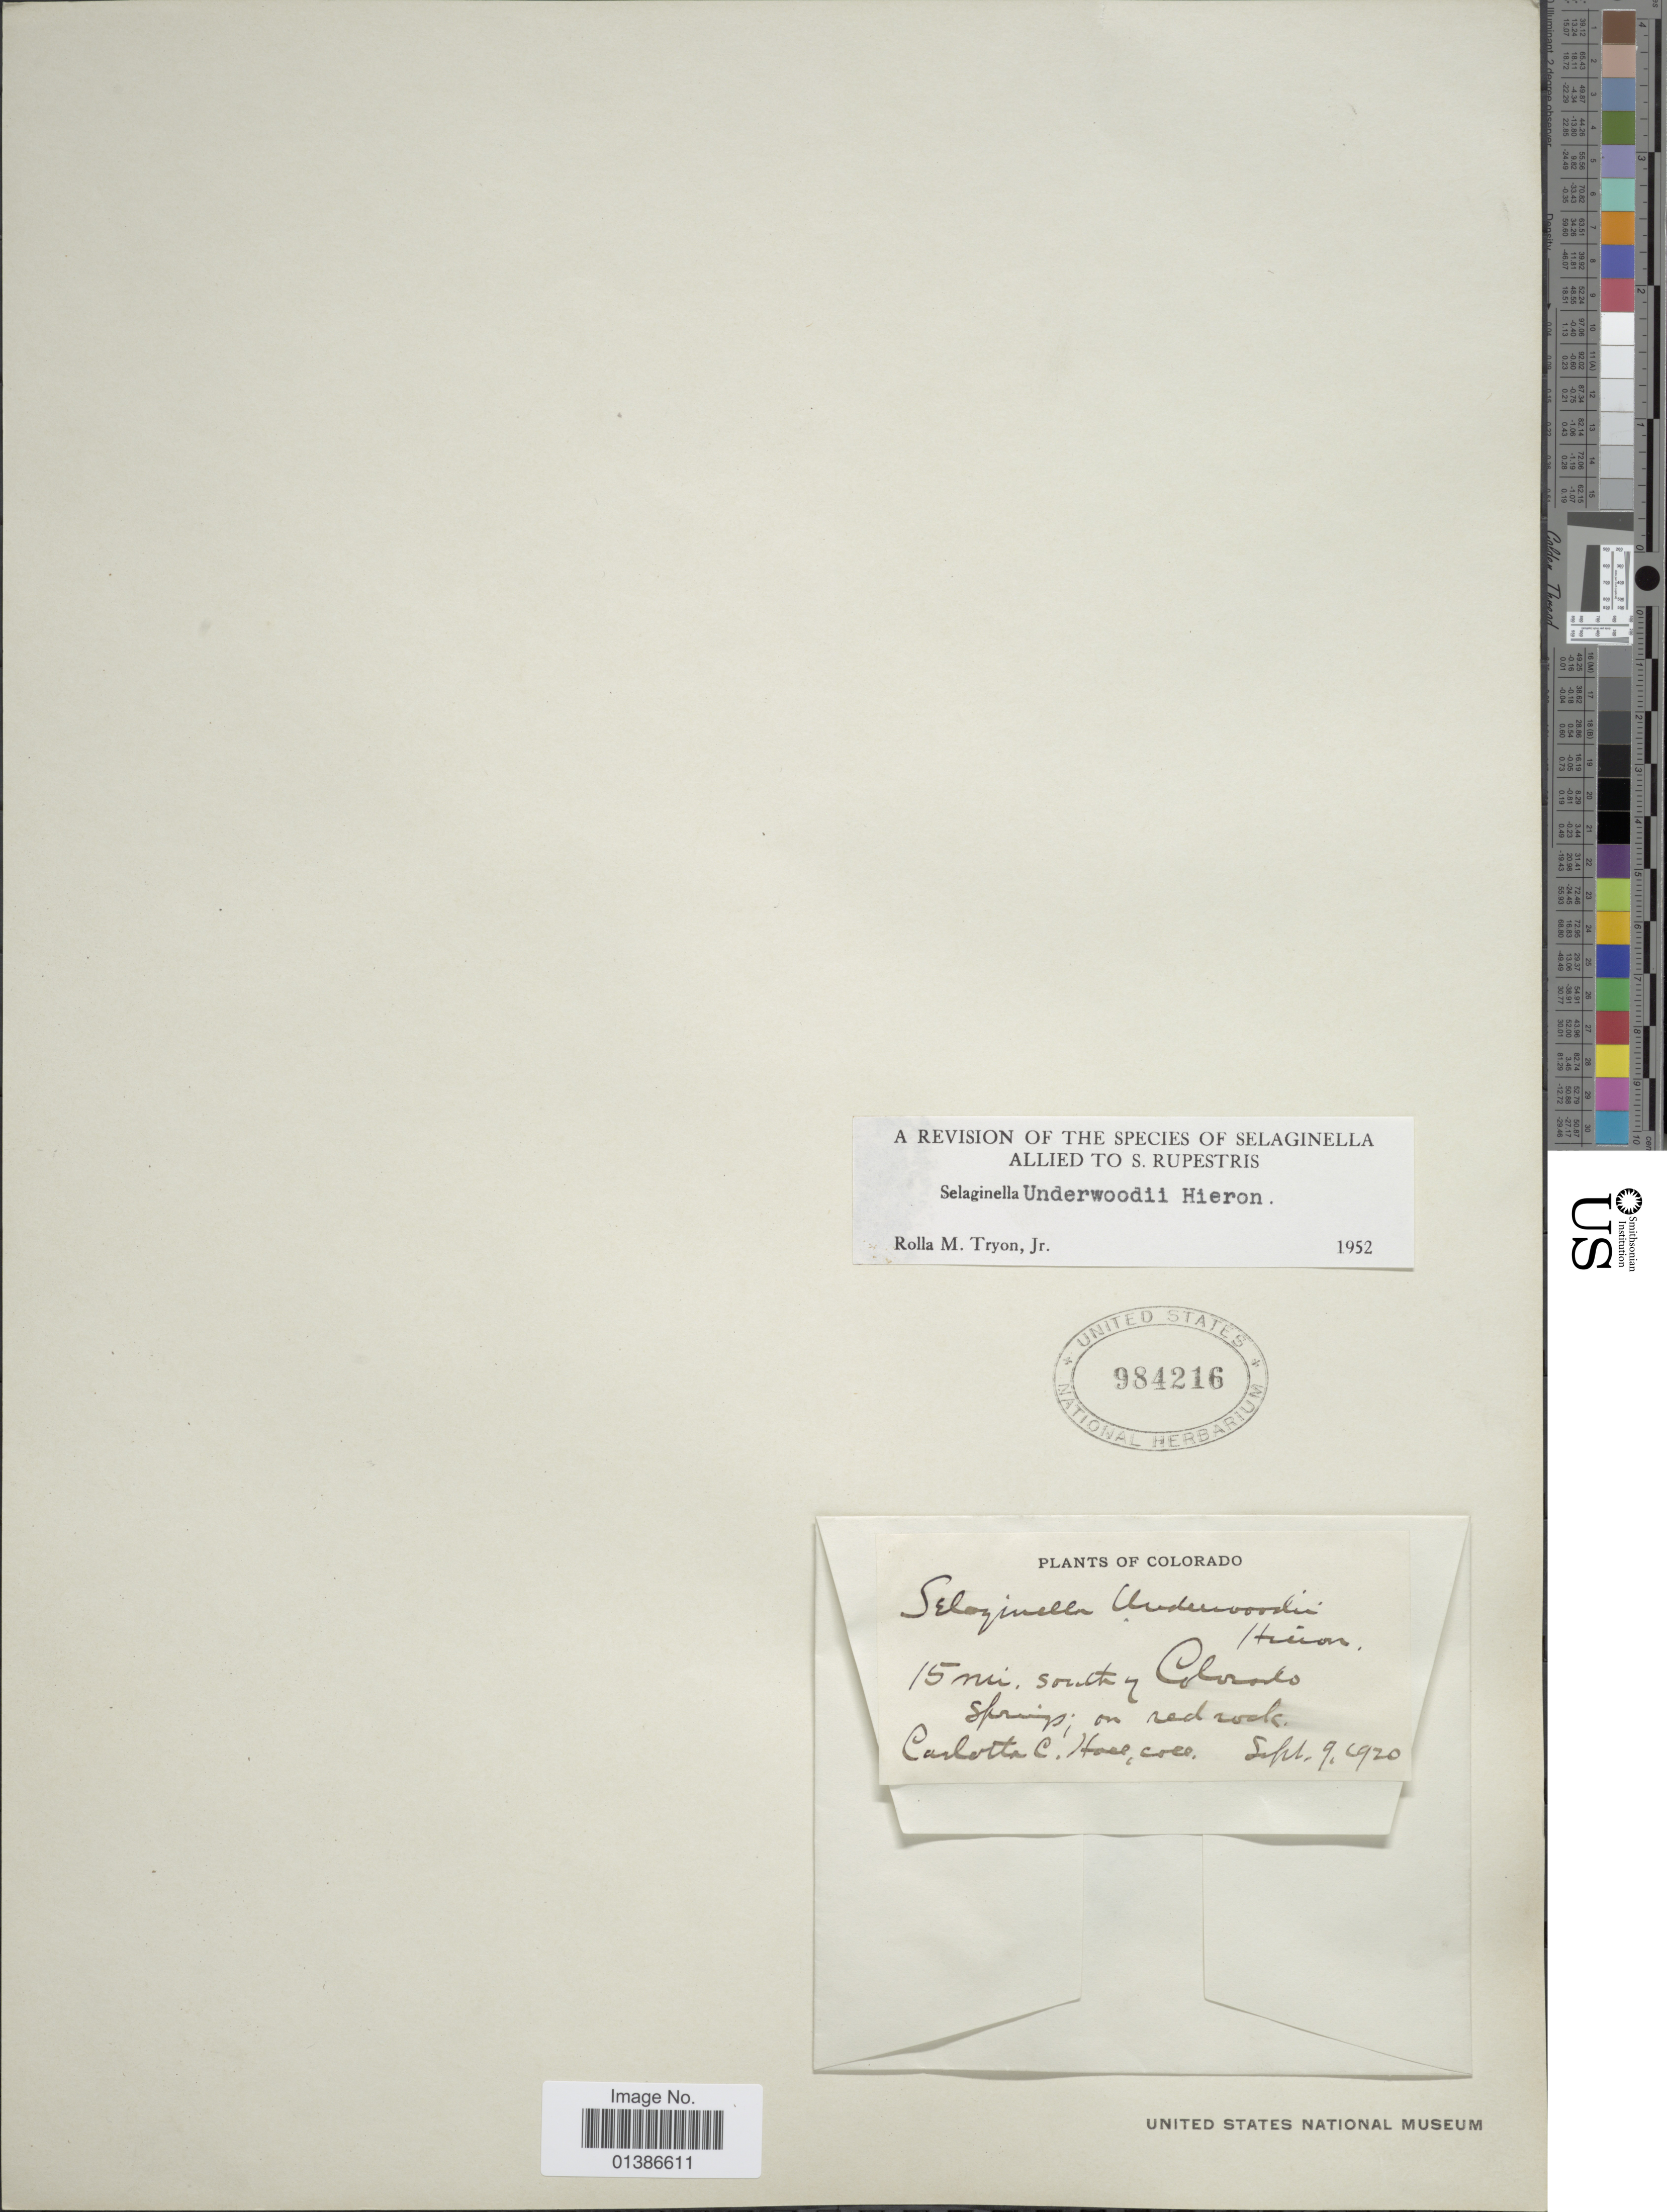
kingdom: Plantae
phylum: Tracheophyta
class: Lycopodiopsida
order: Selaginellales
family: Selaginellaceae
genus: Selaginella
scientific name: Selaginella underwoodii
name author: Hieron.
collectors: C. C. Hall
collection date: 1920-09-09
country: United States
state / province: Colorado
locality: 15 mi. south of Colorado Springs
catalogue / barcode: US 984216